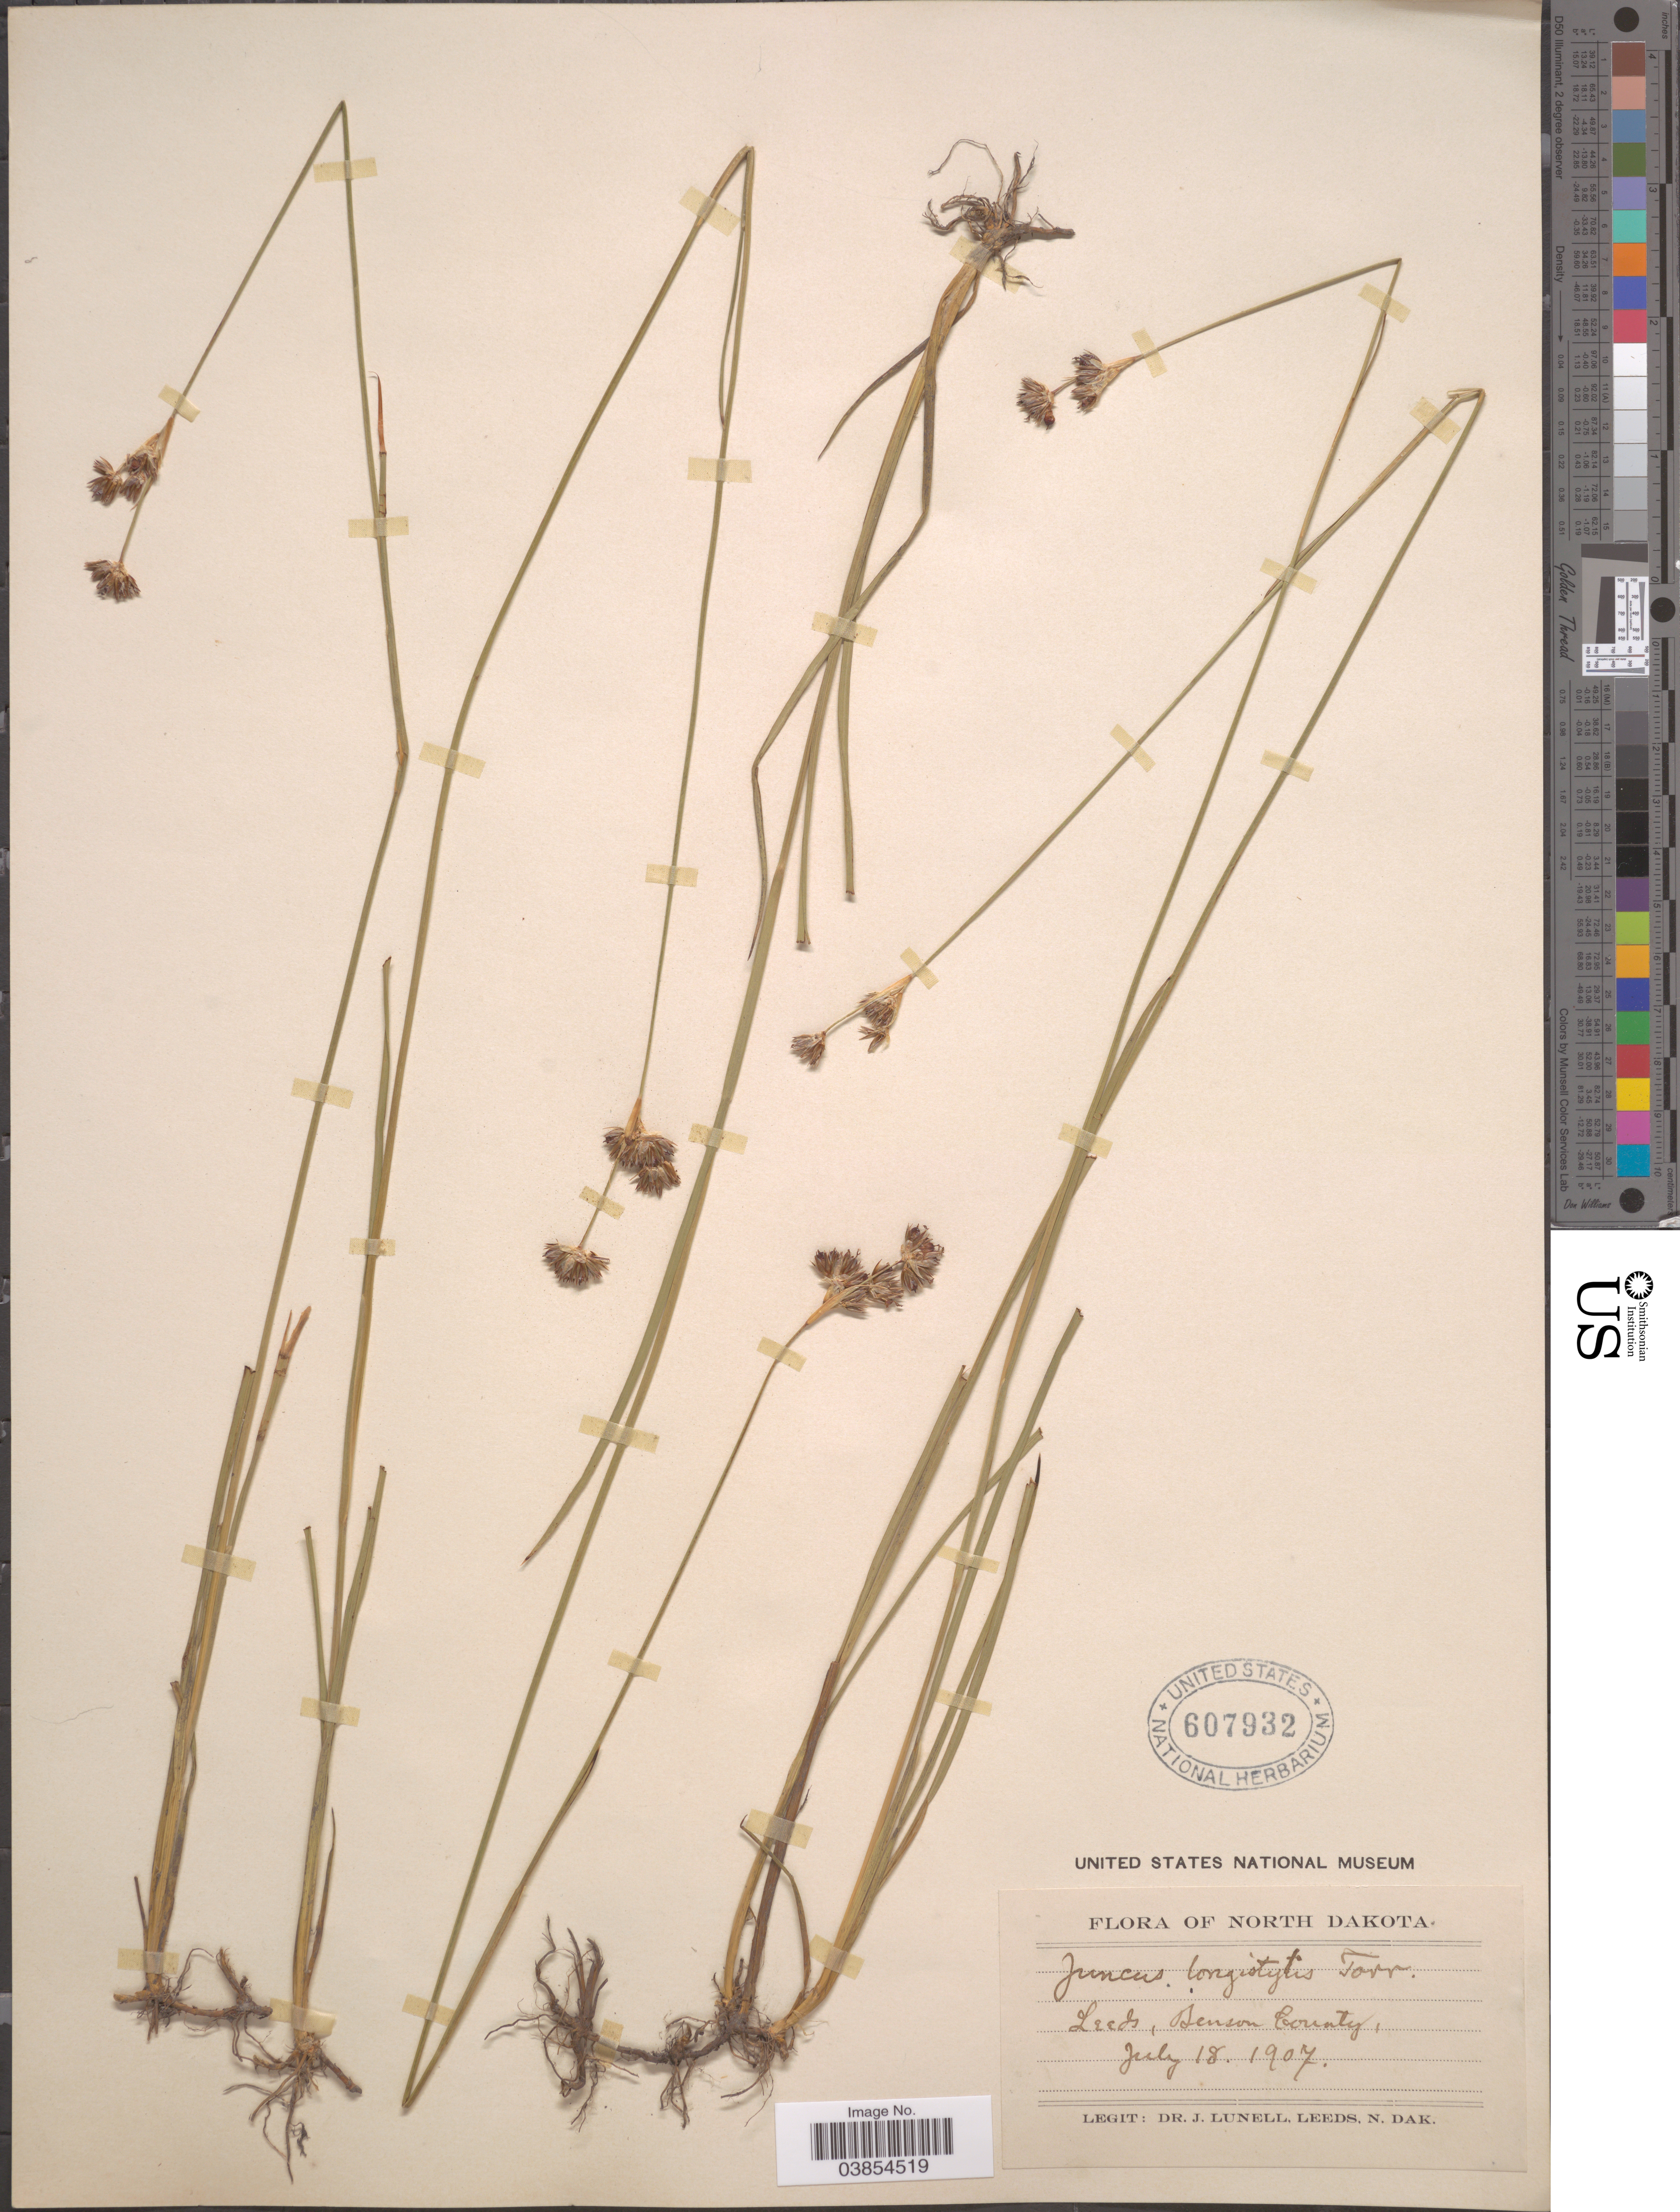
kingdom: Plantae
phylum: Tracheophyta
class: Liliopsida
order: Poales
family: Juncaceae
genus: Juncus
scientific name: Juncus longistylis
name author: Torr.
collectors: J. Leeds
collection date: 1907-07-18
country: United States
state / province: North Dakota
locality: Leeds, Benson County.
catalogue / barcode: US 607932